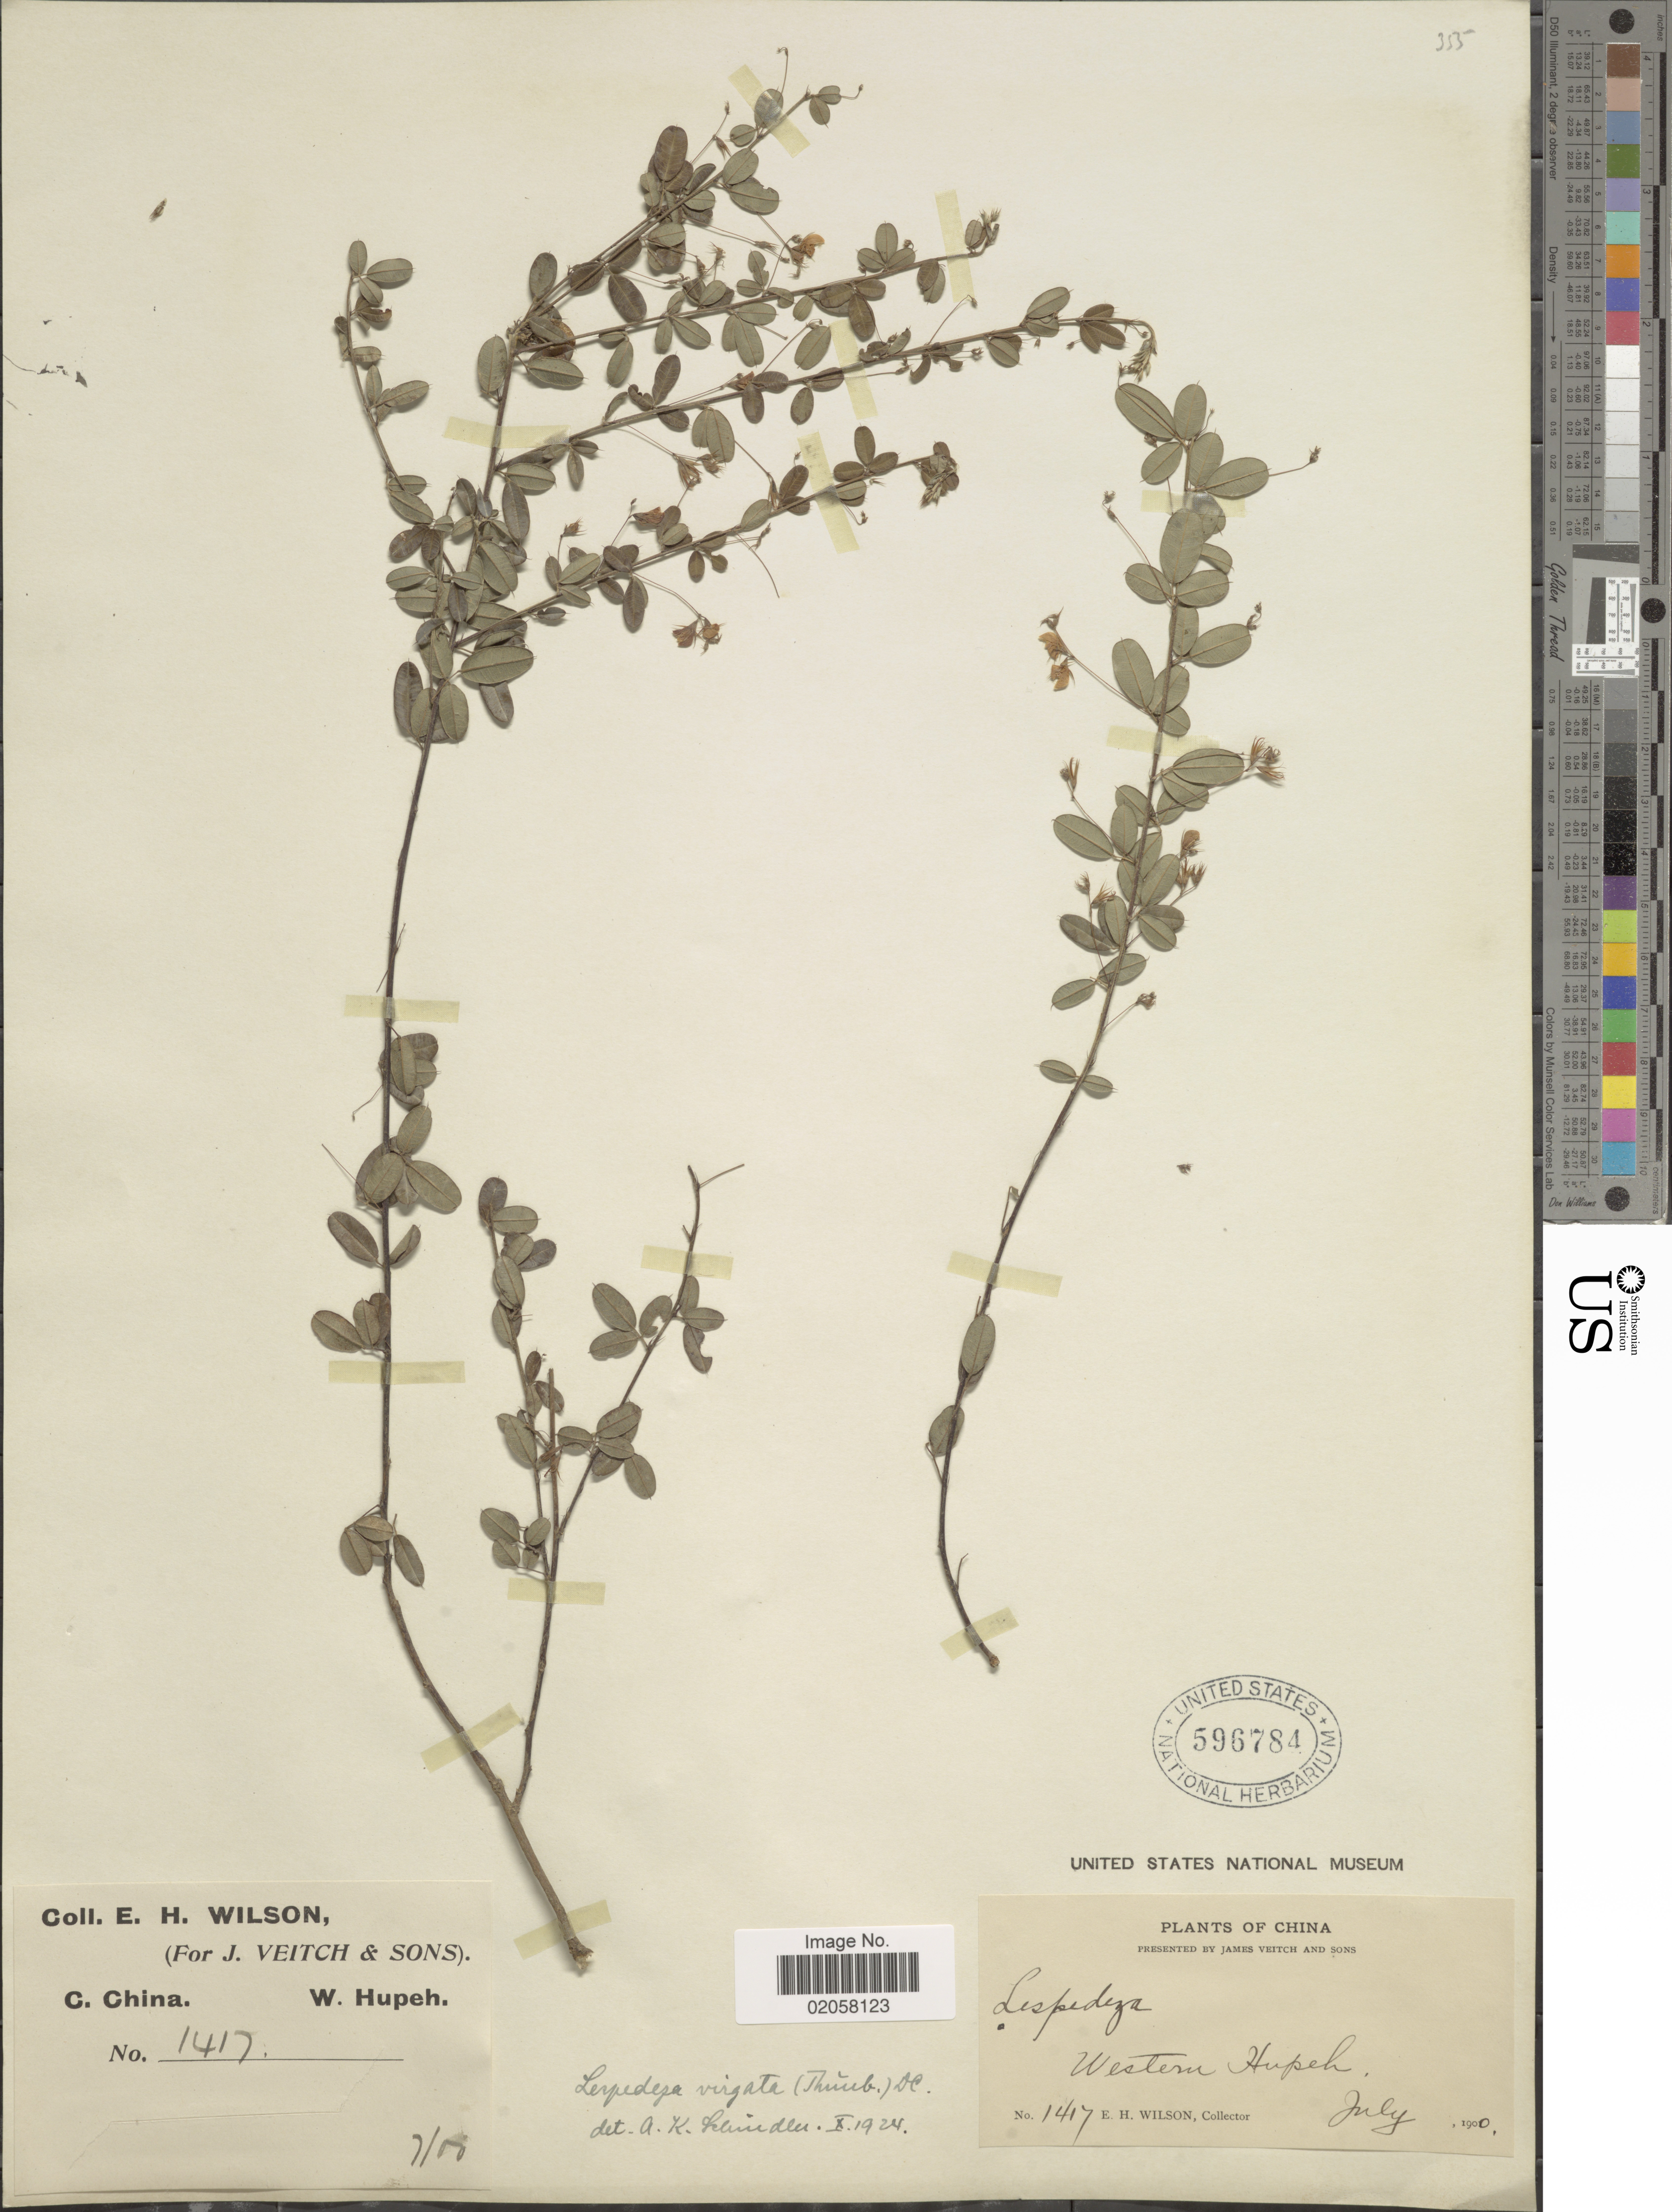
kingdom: Plantae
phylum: Tracheophyta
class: Magnoliopsida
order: Fabales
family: Fabaceae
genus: Lespedeza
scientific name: Lespedeza virgata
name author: (Thunb.) DC.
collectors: E. Wilson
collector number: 1417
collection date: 1900-07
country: China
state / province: Hubei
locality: Western Hupeh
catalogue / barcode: US 596784